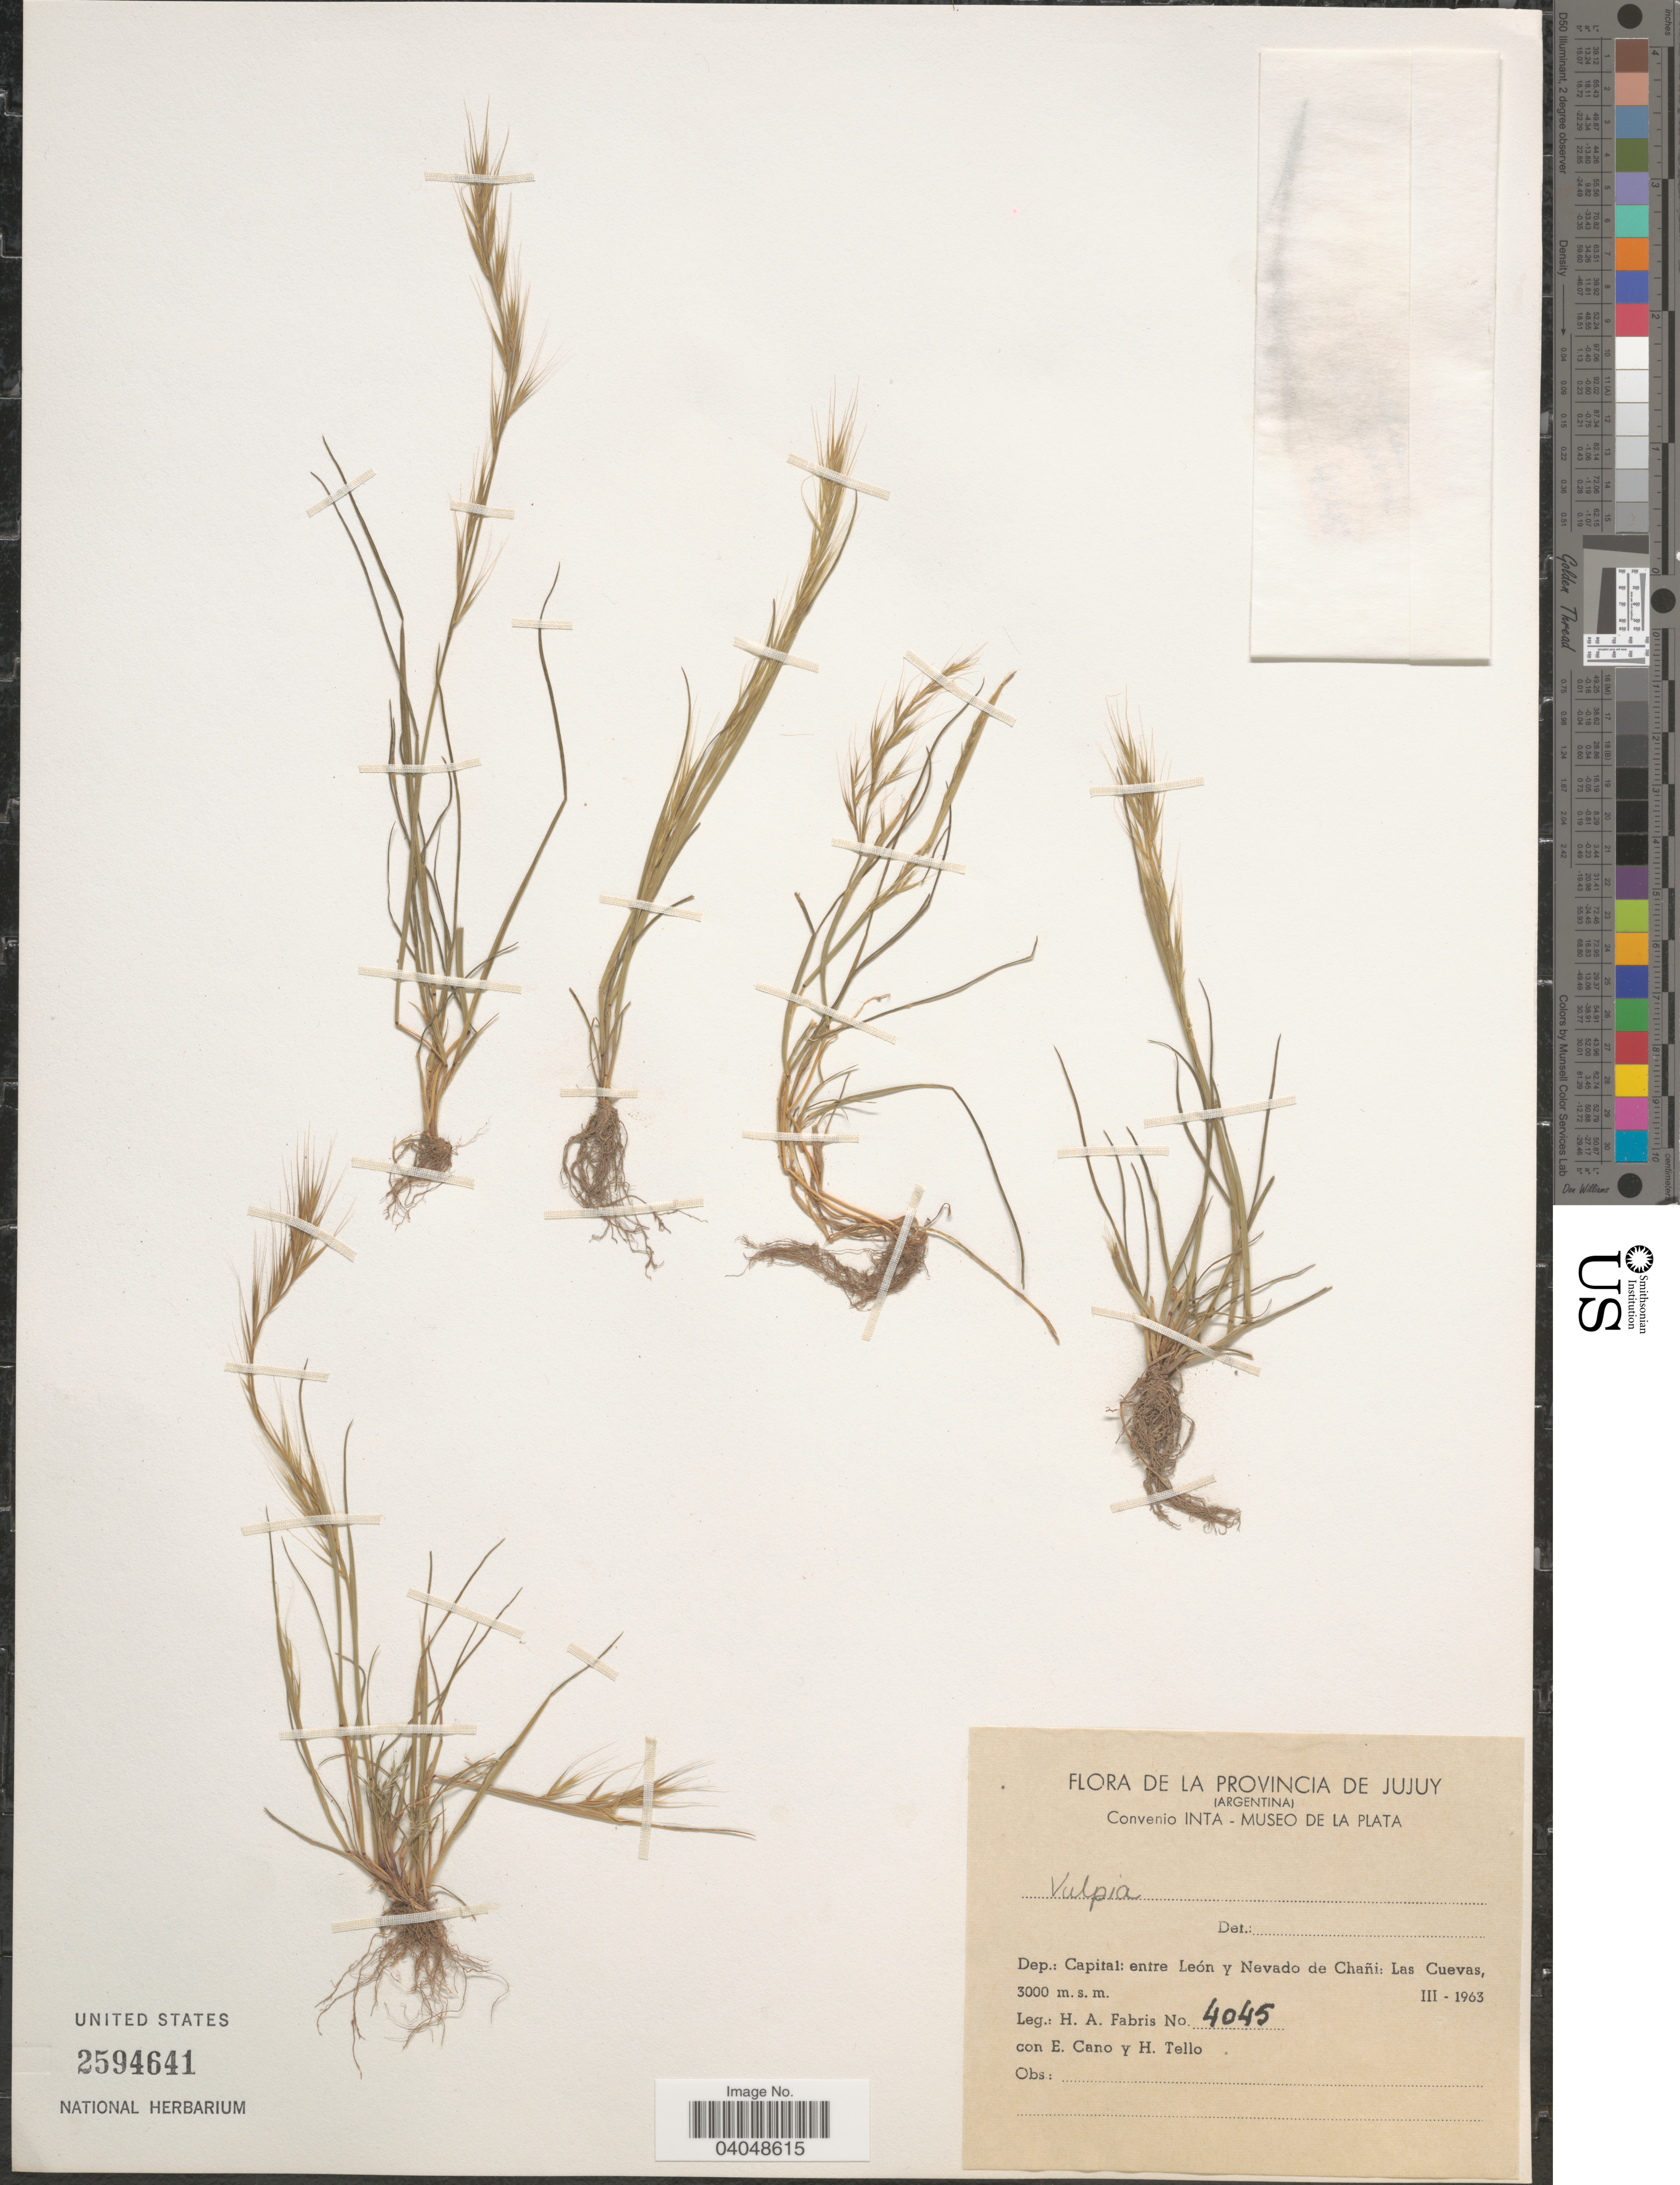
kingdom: Plantae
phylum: Tracheophyta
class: Liliopsida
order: Poales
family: Poaceae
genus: Festuca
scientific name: Festuca sp.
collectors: H. A. Fabris, E. Cano & H. Tello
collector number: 4045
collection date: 1963-03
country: Argentina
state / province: Jujuy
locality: Dep.: Capital: entre León y Nevado de Chañi: Las Cuevas.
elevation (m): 3000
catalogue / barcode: US 2594641